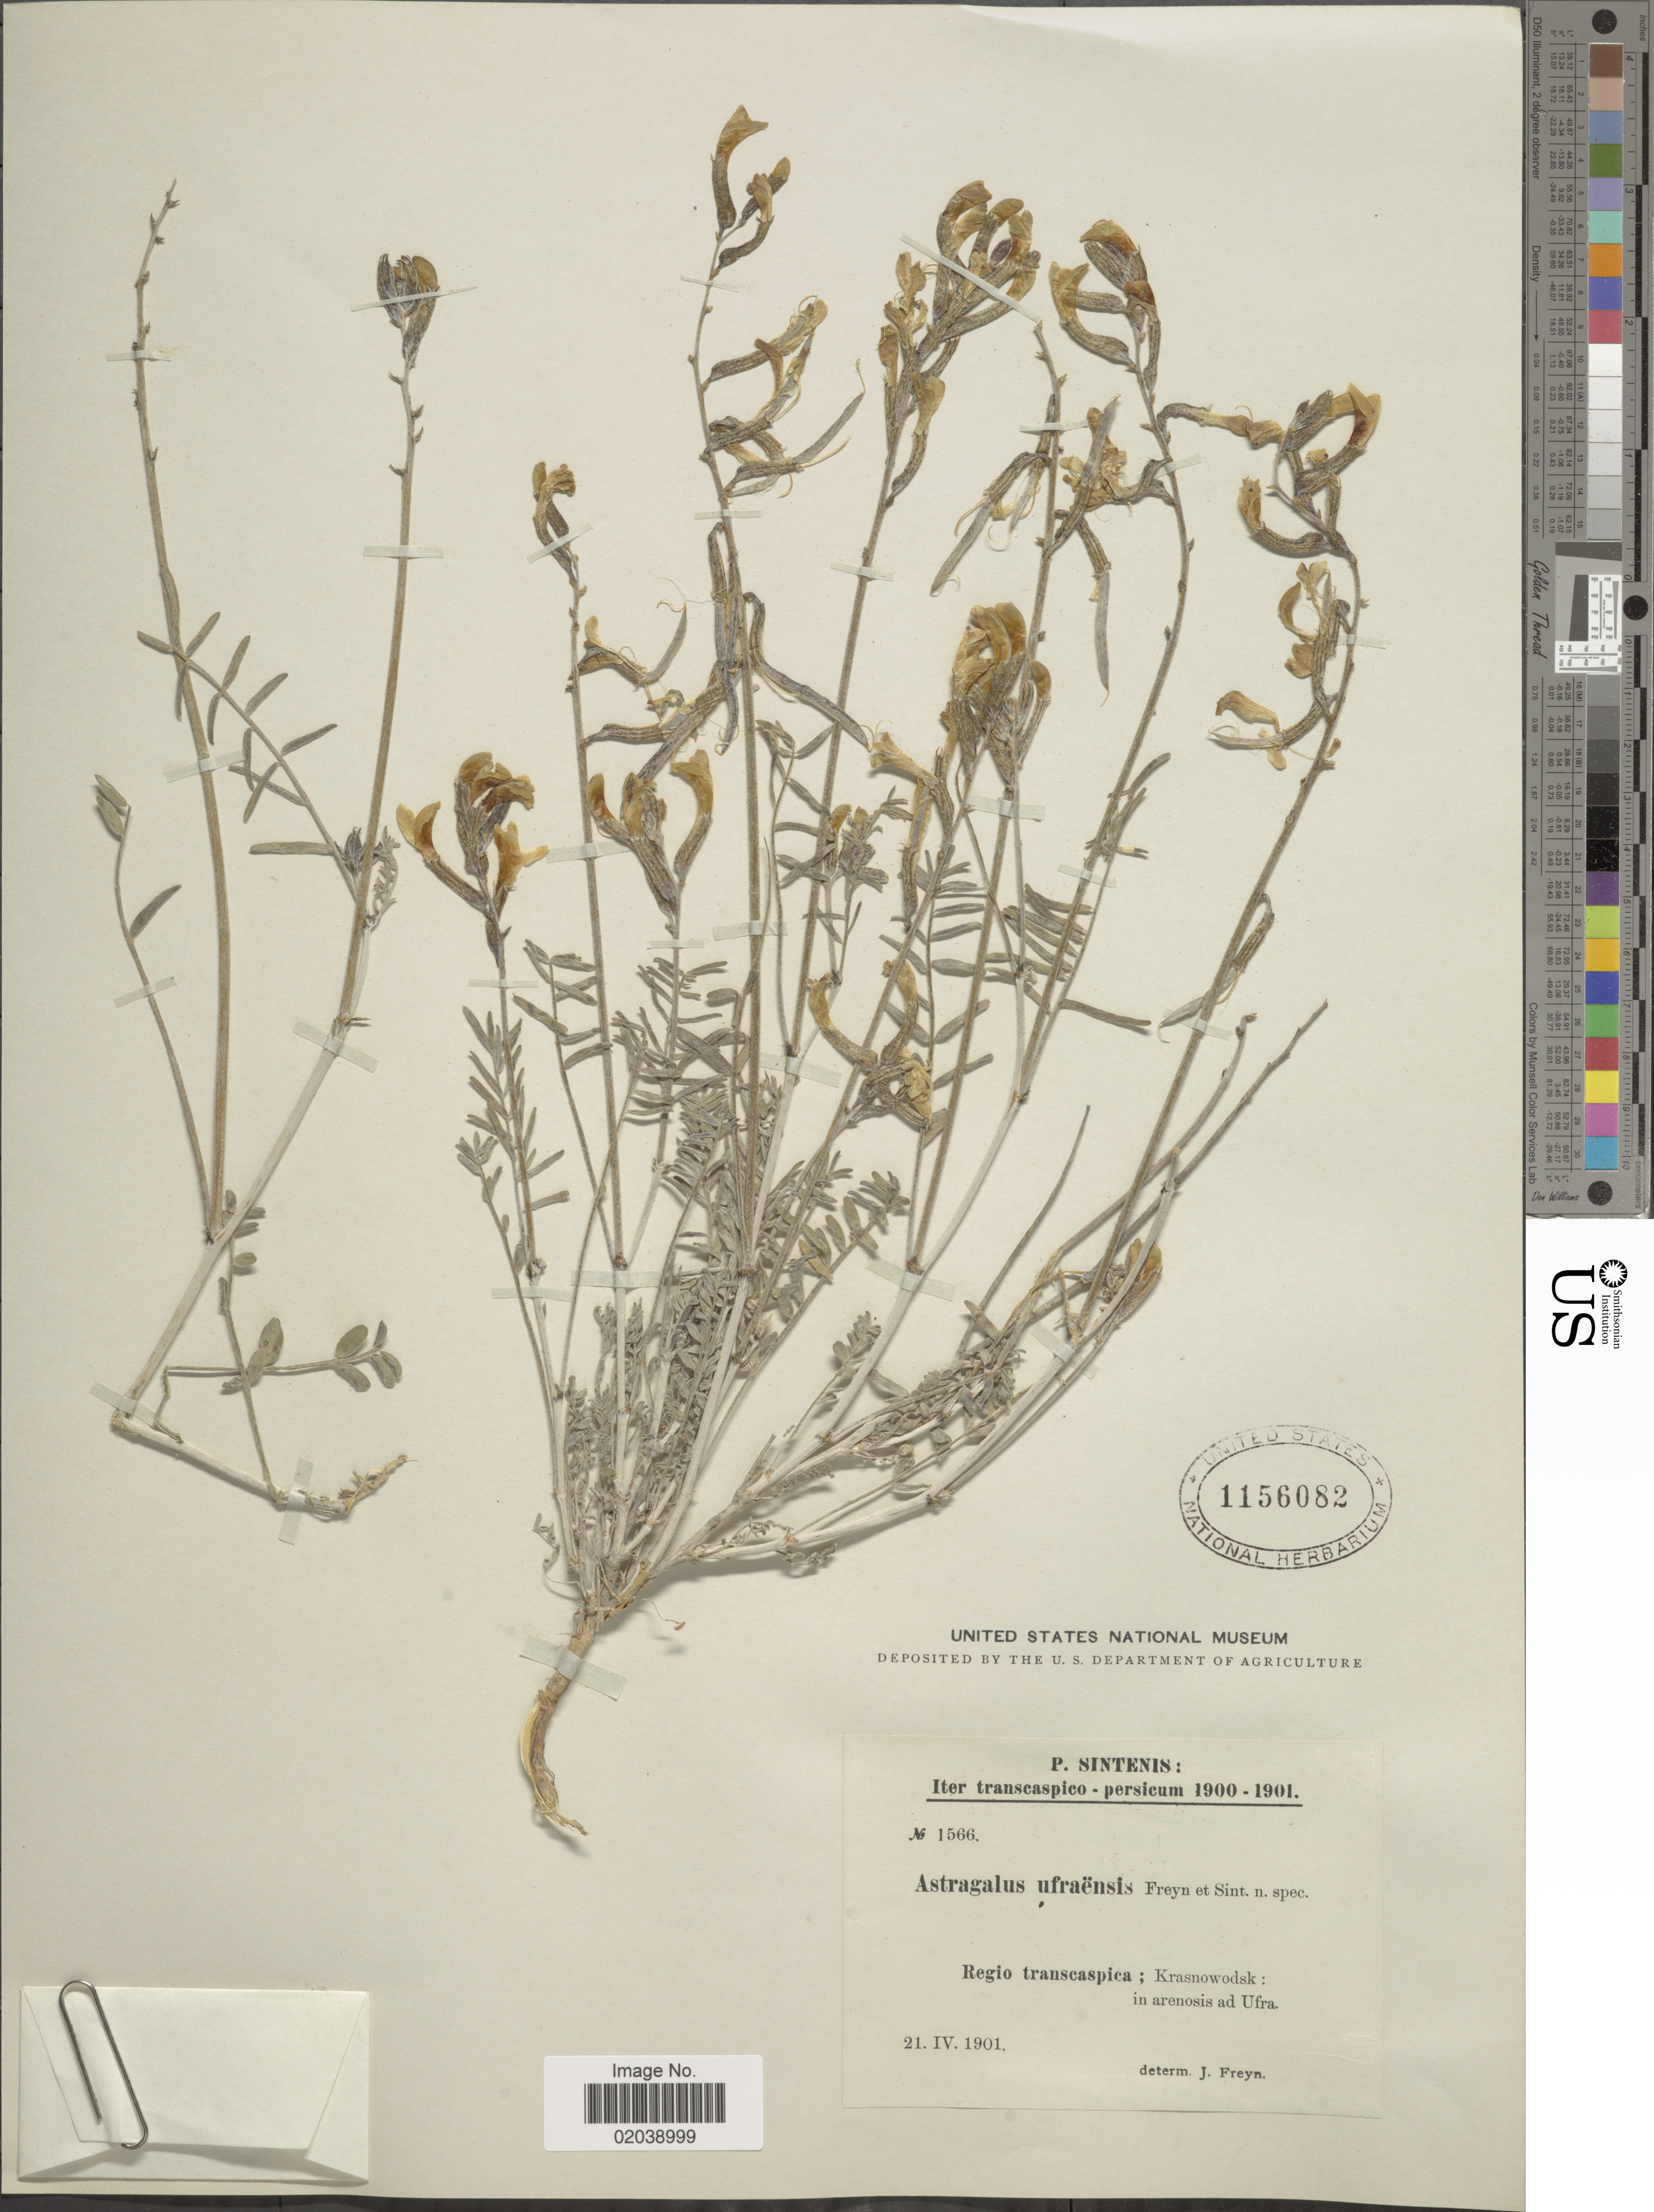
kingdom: Plantae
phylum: Tracheophyta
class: Magnoliopsida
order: Fabales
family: Fabaceae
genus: Astragalus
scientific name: Astragalus ufraensis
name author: Freyn & Sint.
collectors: P. Sintenis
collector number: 1566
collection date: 1901-04-21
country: Iran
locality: Iter transcaspica: Krasnowodsk: in arenosis ad Ufra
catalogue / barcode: US 1156082